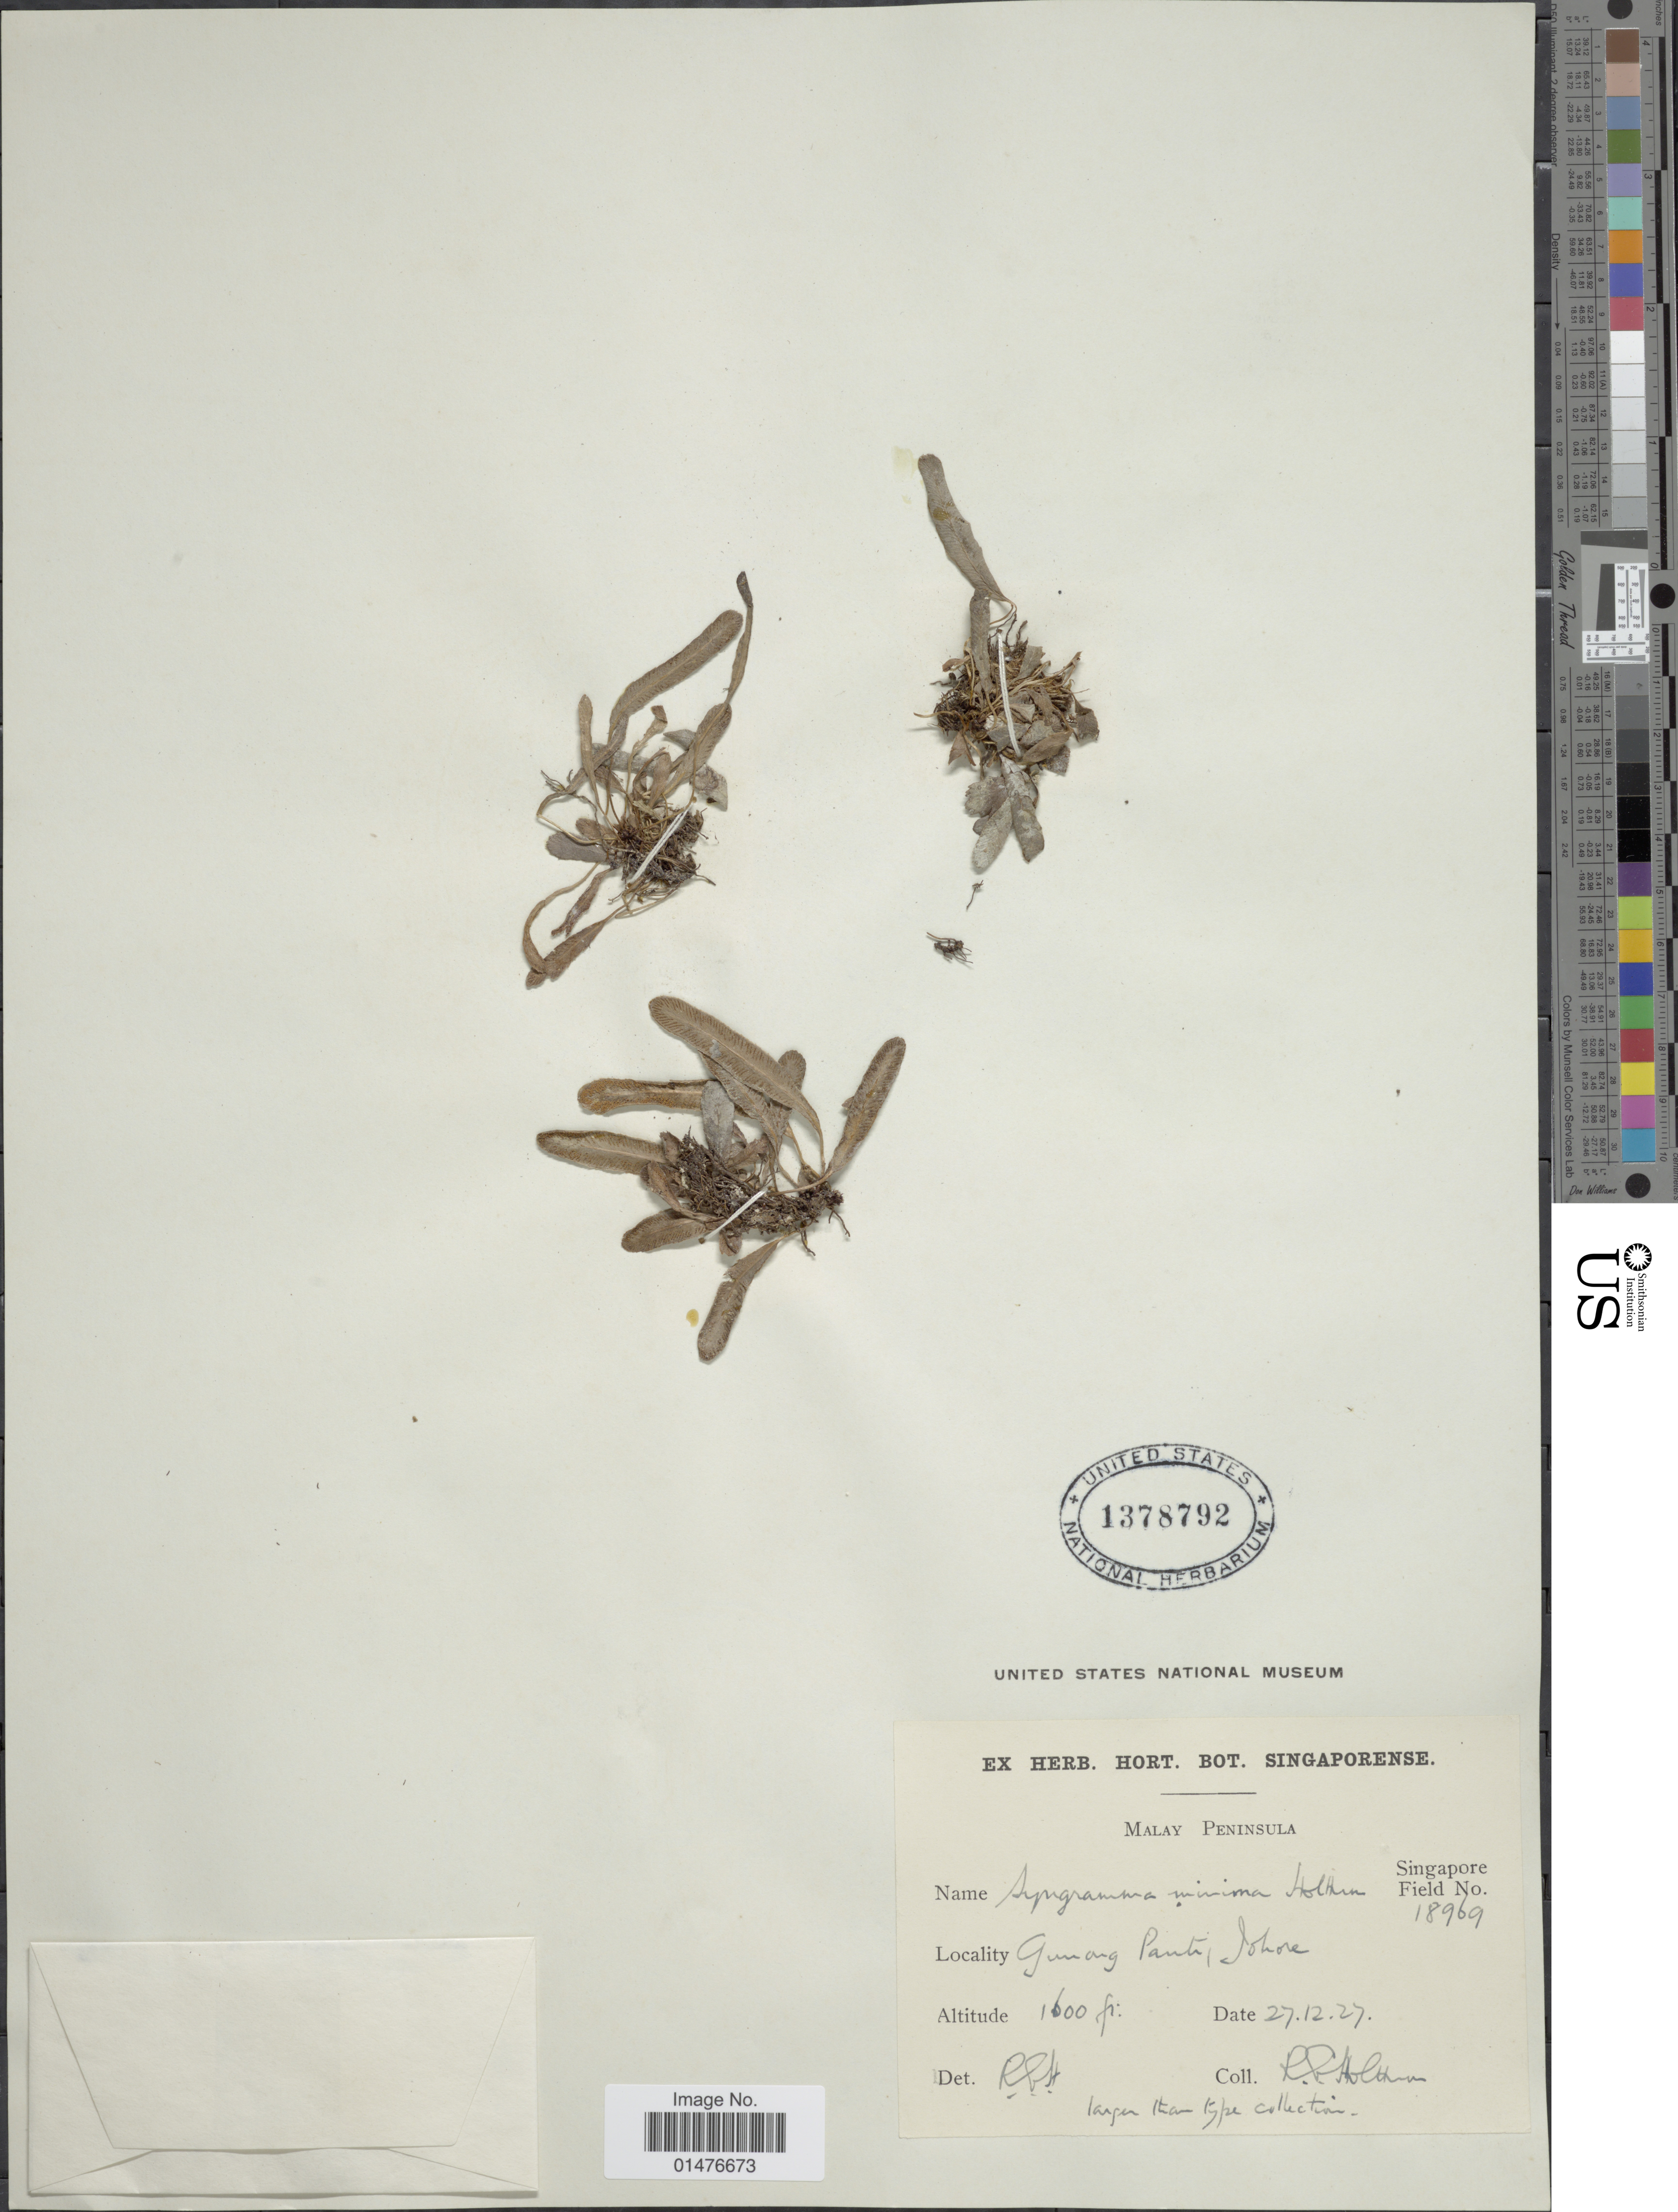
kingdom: Plantae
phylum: Tracheophyta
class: Polypodiopsida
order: Polypodiales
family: Pteridaceae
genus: Syngramma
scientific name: Syngramma minima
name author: Holttum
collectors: R. E. Holttum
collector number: Singapore Field18969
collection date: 1927-12-27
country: Malaysia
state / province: Johor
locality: Malay Pensinula, Gunang Panti, Lohore [interpreted]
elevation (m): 488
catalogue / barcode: US 1378792